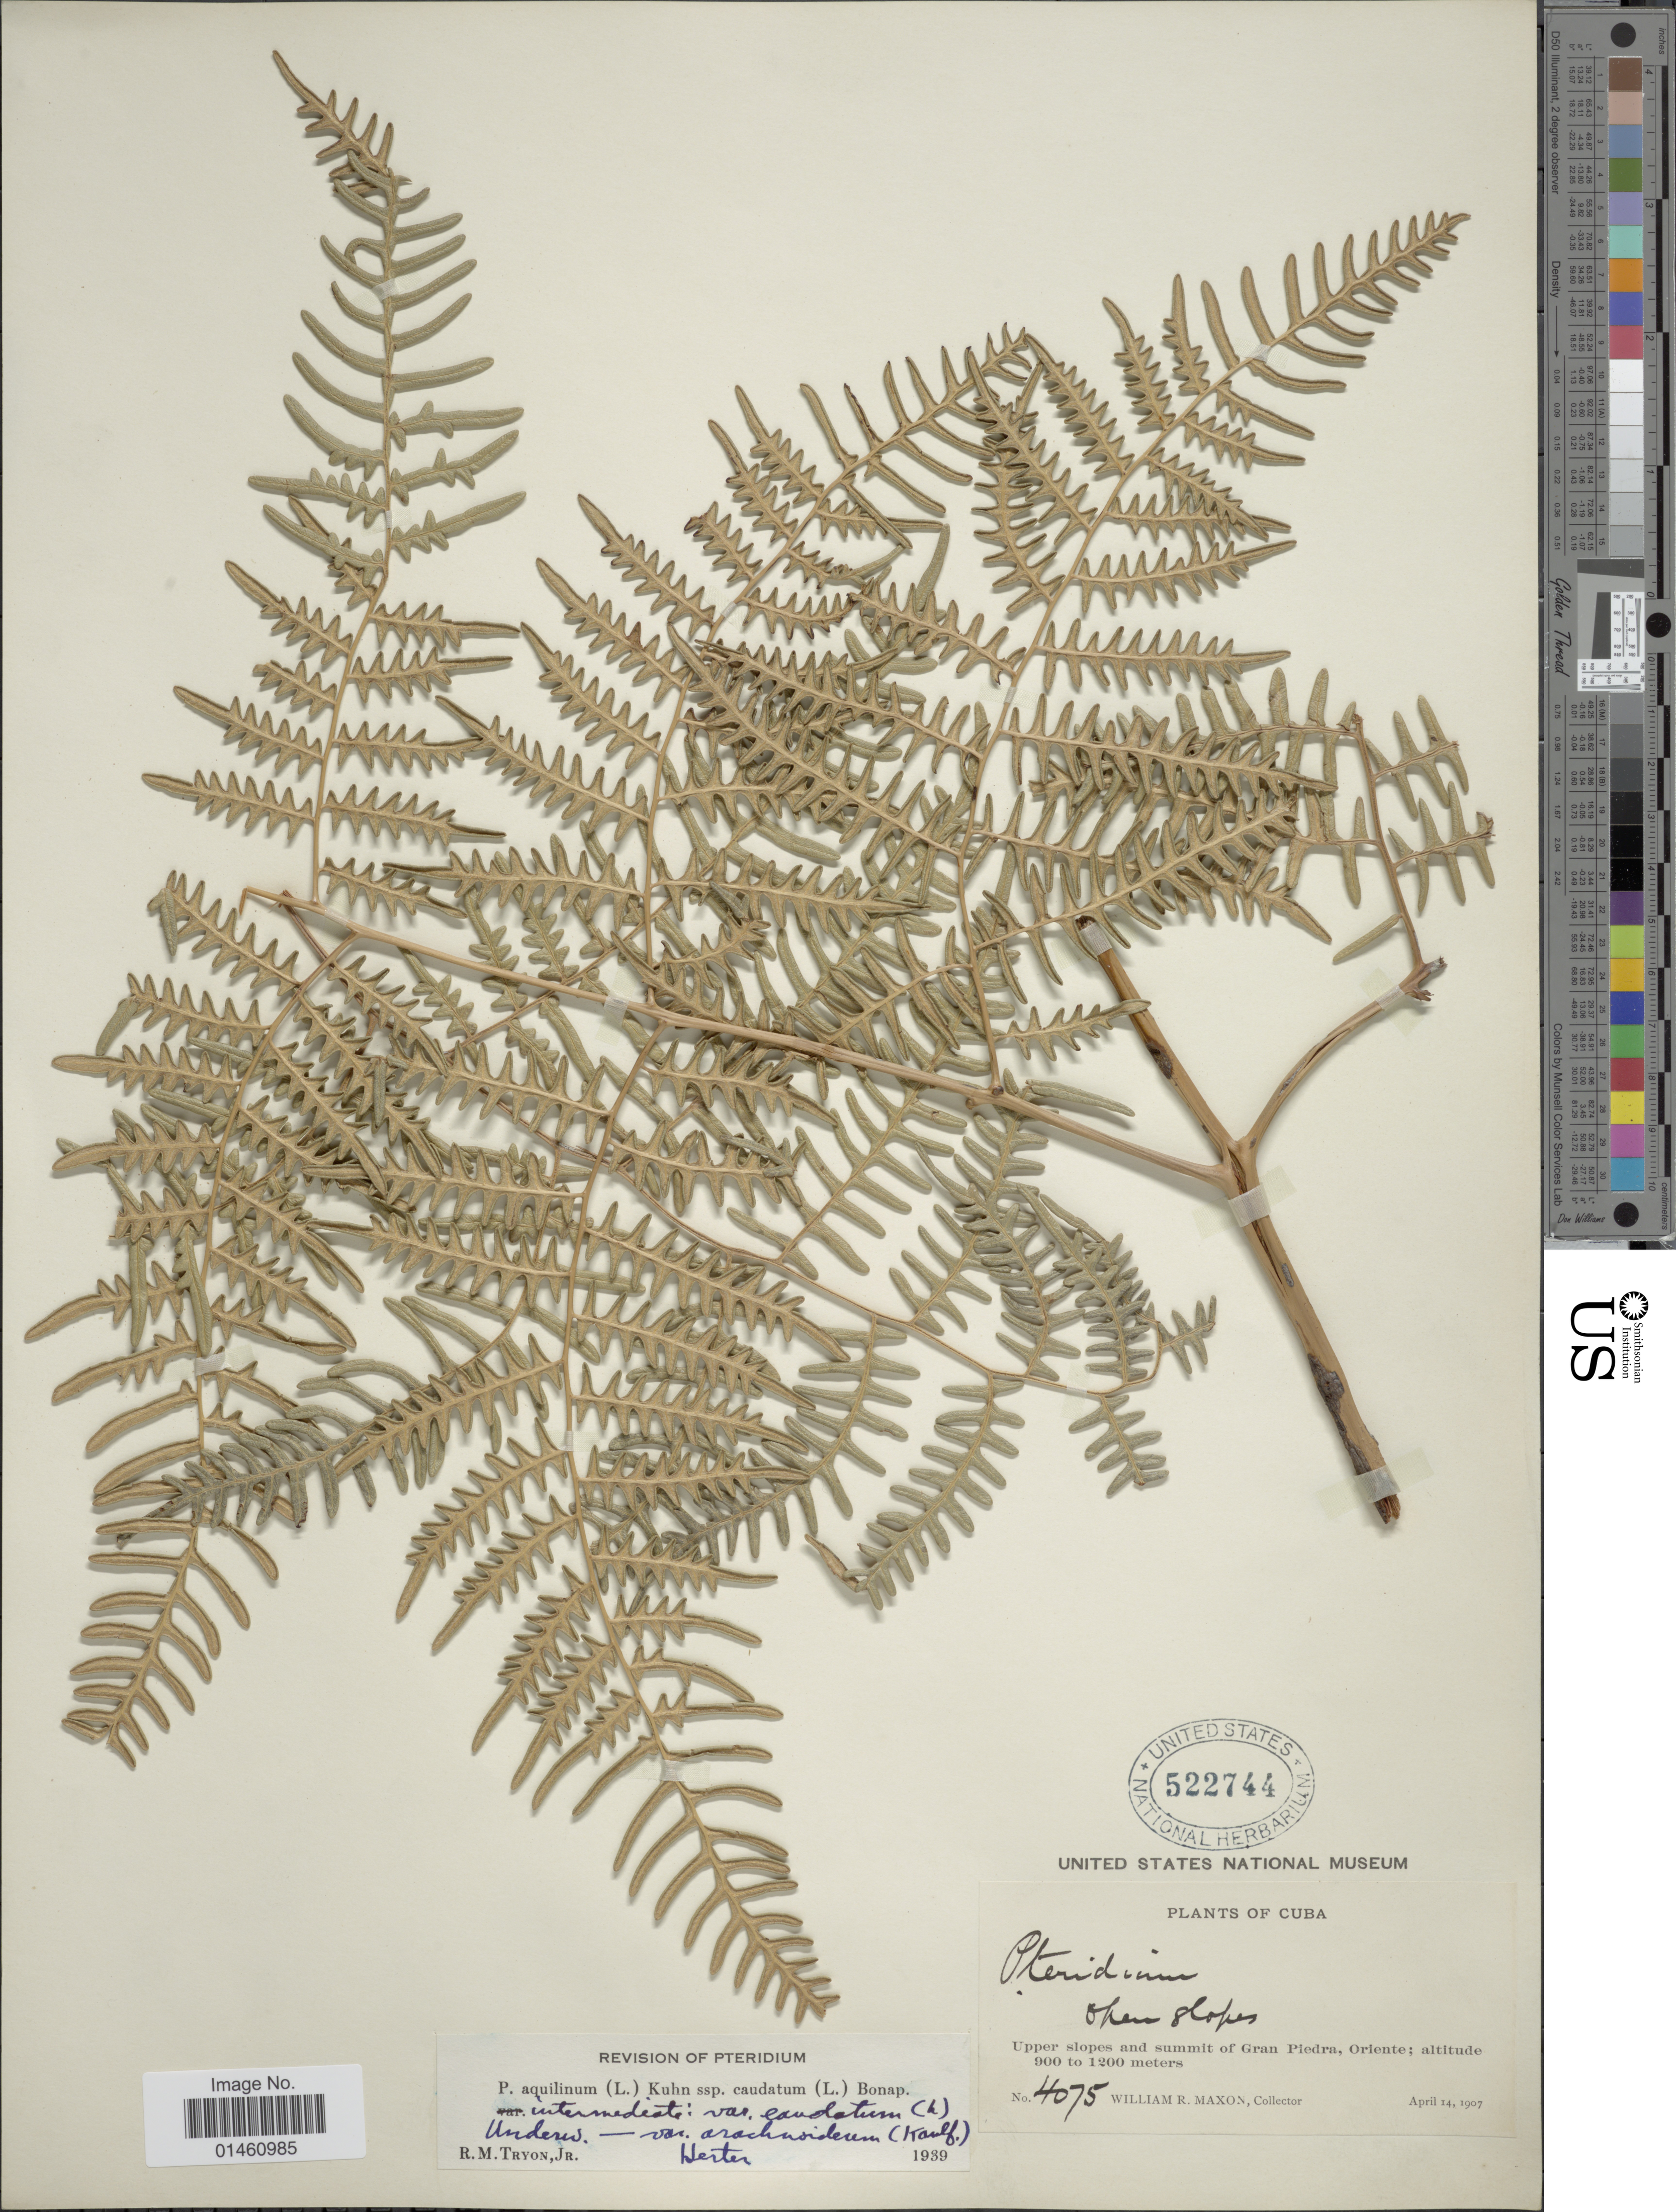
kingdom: Plantae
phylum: Tracheophyta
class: Polypodiopsida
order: Polypodiales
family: Dennstaedtiaceae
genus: Pteridium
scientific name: Pteridium aquilinum var. arachnoideum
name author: (Kaulf.) Herter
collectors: W. R. Maxon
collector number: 4075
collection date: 1907-04-14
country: Cuba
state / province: Oriente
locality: Upper slopes and summit of Gran Piedra.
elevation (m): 900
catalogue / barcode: US 522744